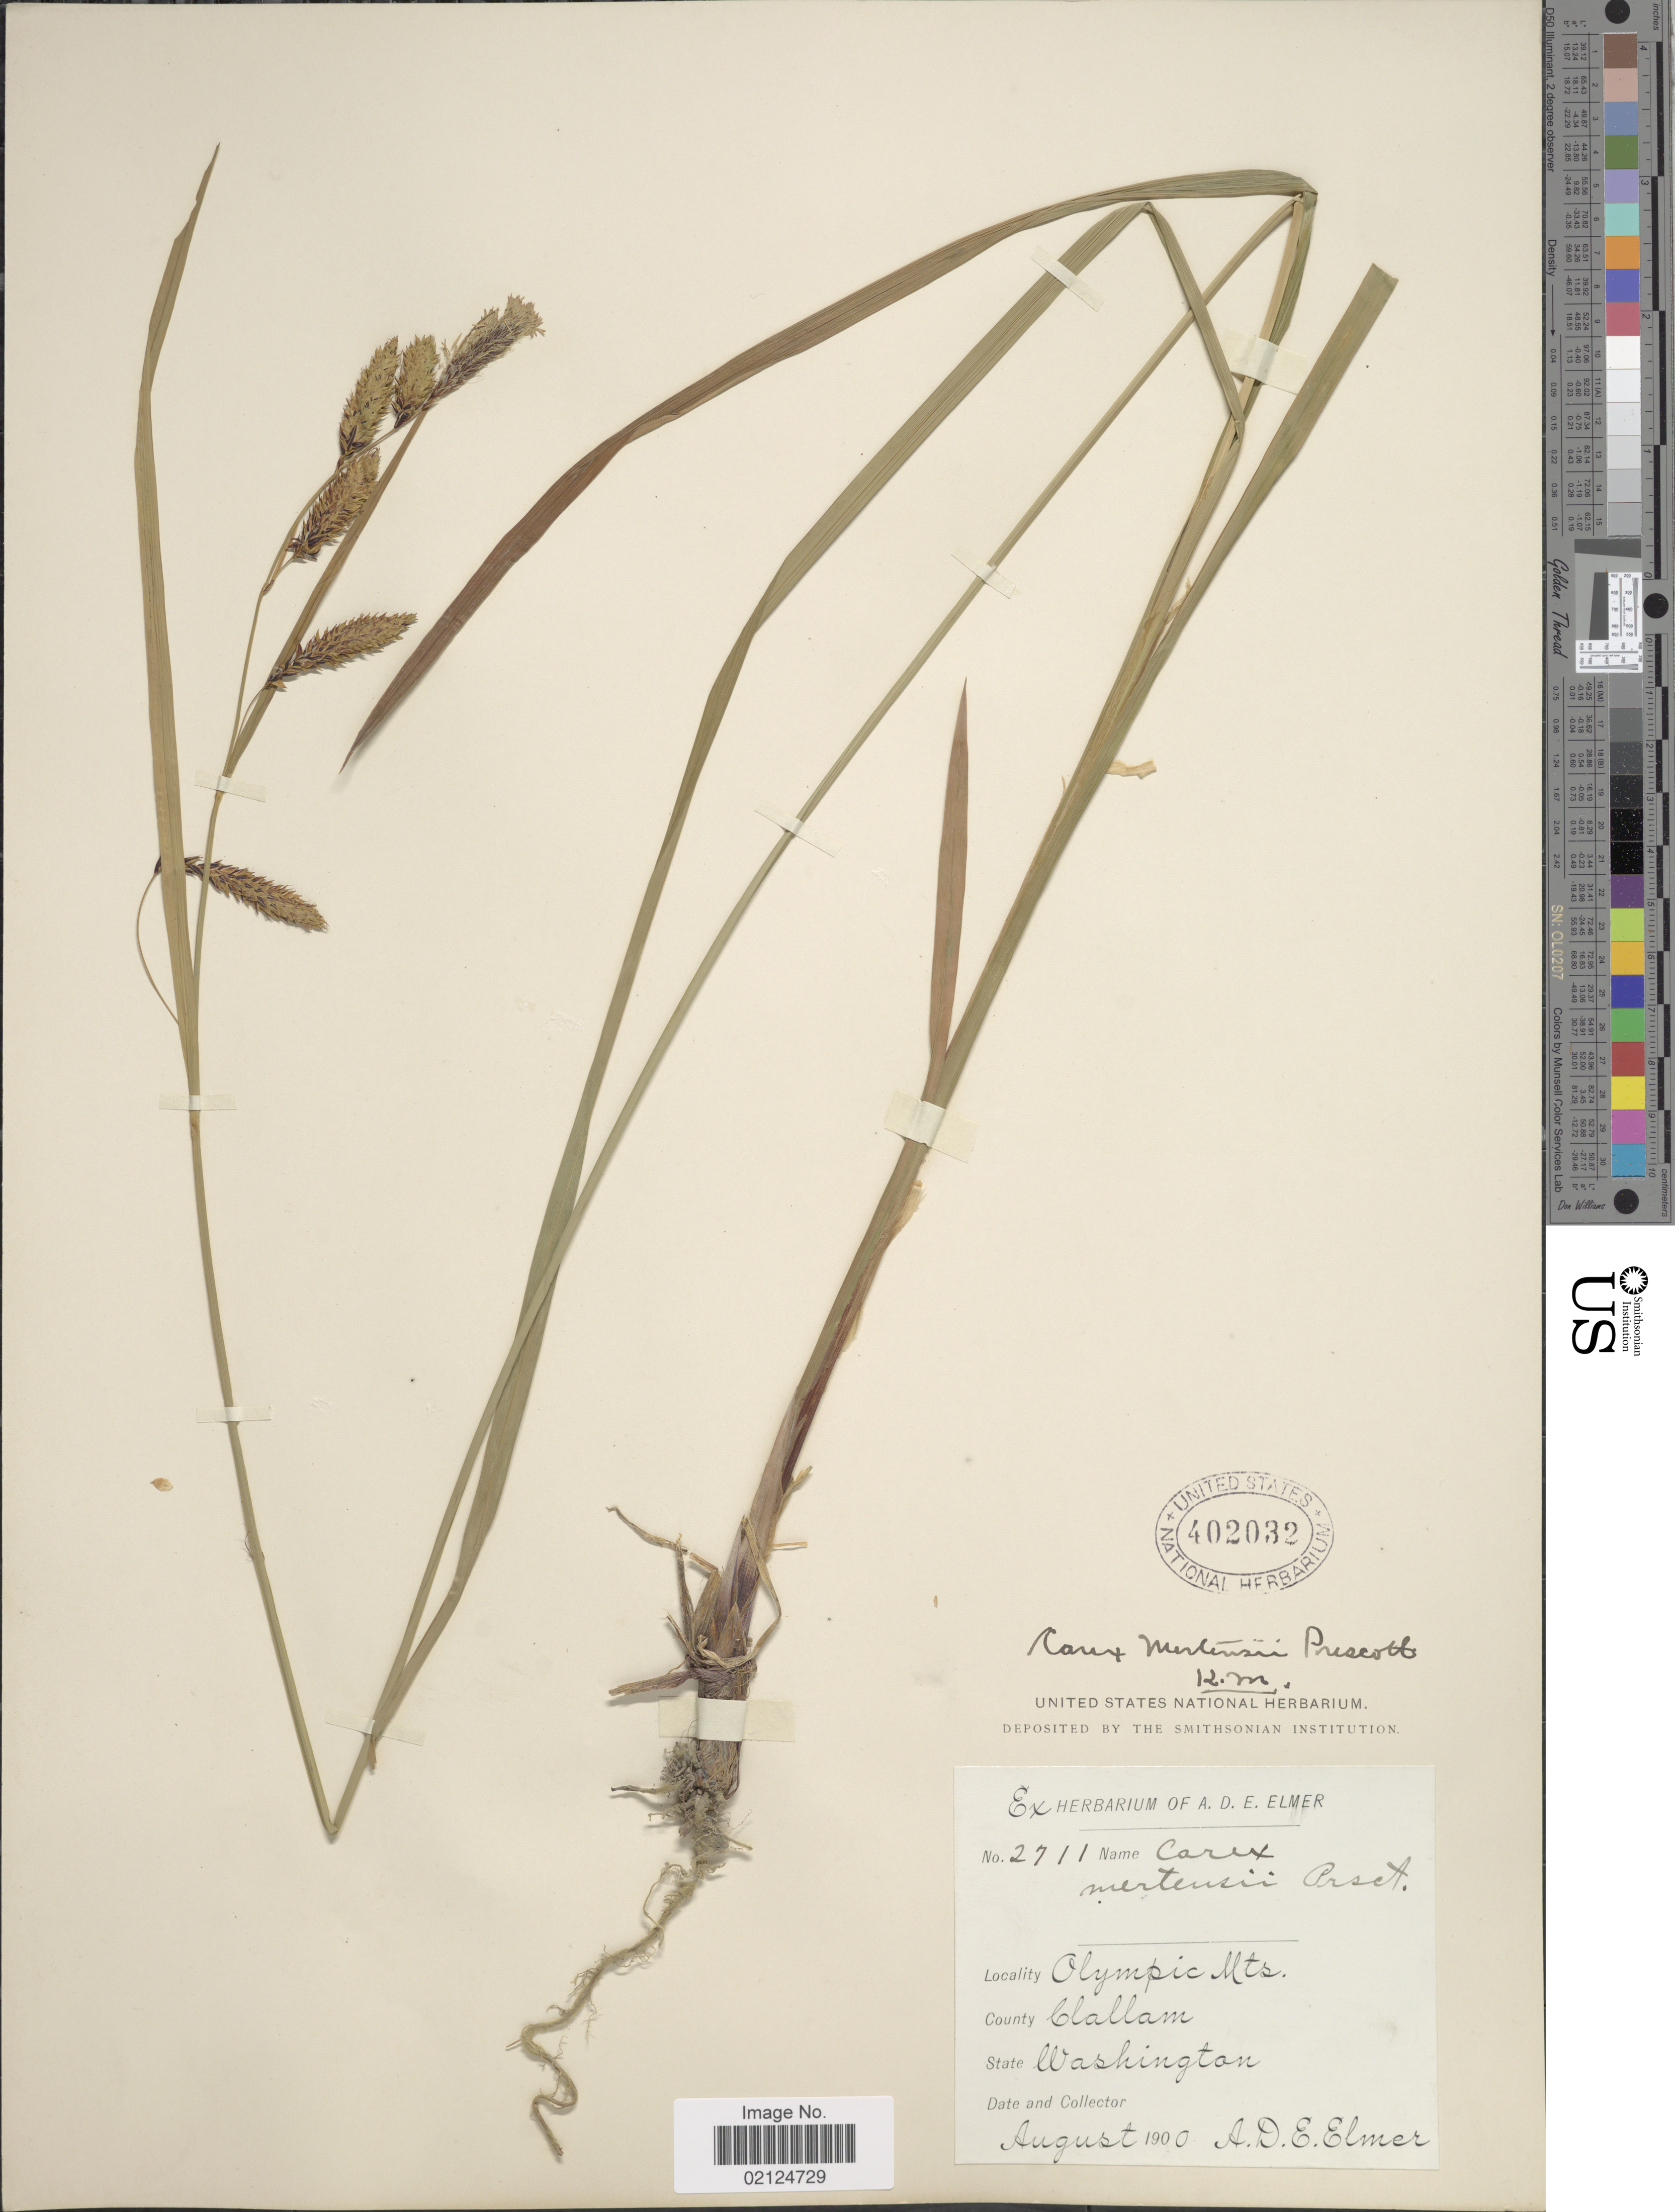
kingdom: Plantae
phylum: Tracheophyta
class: Liliopsida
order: Poales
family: Cyperaceae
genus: Carex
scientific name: Carex mertensii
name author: J.D. Prescott ex Bong.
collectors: A. D. E. Elmer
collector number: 2711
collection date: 1900-08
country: United States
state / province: Washington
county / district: Clallam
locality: Olympic Mts.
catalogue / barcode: US 402032